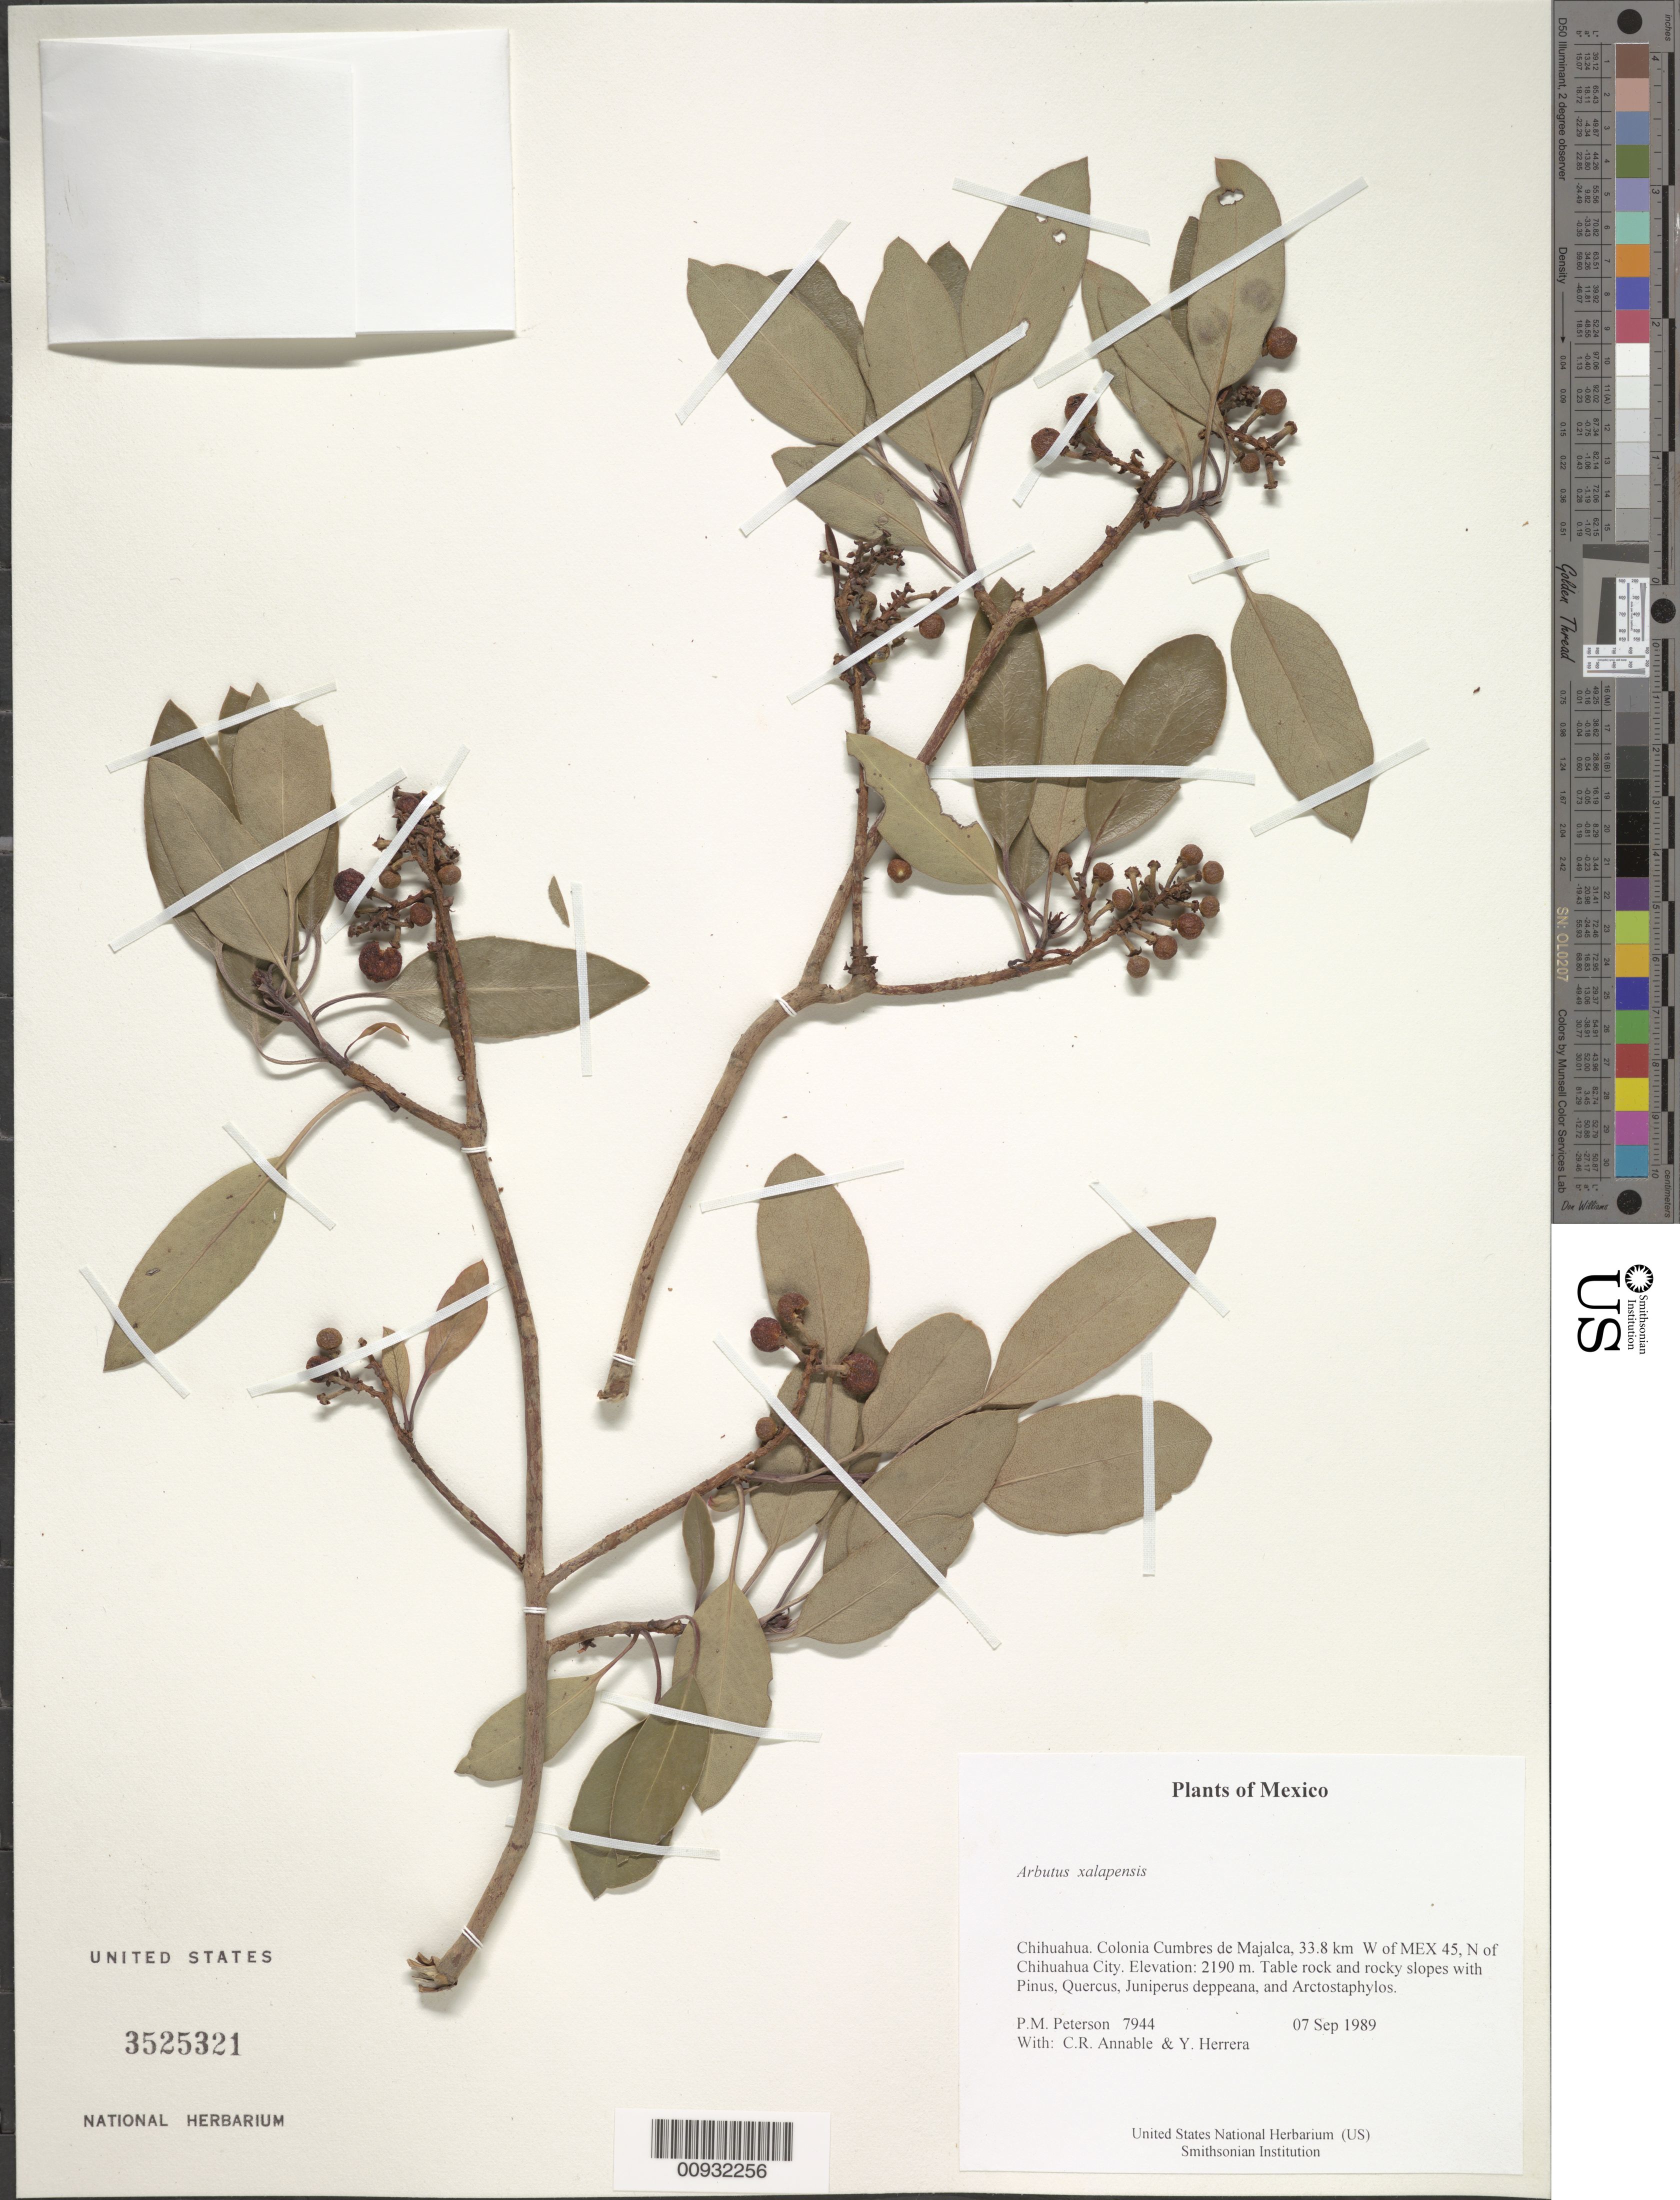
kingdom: Plantae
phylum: Tracheophyta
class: Magnoliopsida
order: Ericales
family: Ericaceae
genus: Arbutus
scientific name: Arbutus xalapensis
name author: Kunth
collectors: P. M. Peterson, C. R. Annable & Y. Herrera Arrieta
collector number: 07944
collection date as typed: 07 Sep 1989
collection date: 1989-09-07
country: Mexico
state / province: Chihuahua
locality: Colonia Cumbres de Majalca, 33.8 km W of MEX 45, N of Chihuahua City.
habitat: Table rock and rocky slopes with Pinus, Quercus, Juniperus deppeana, and Arctostaphylos.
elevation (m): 2190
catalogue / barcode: US 3525321